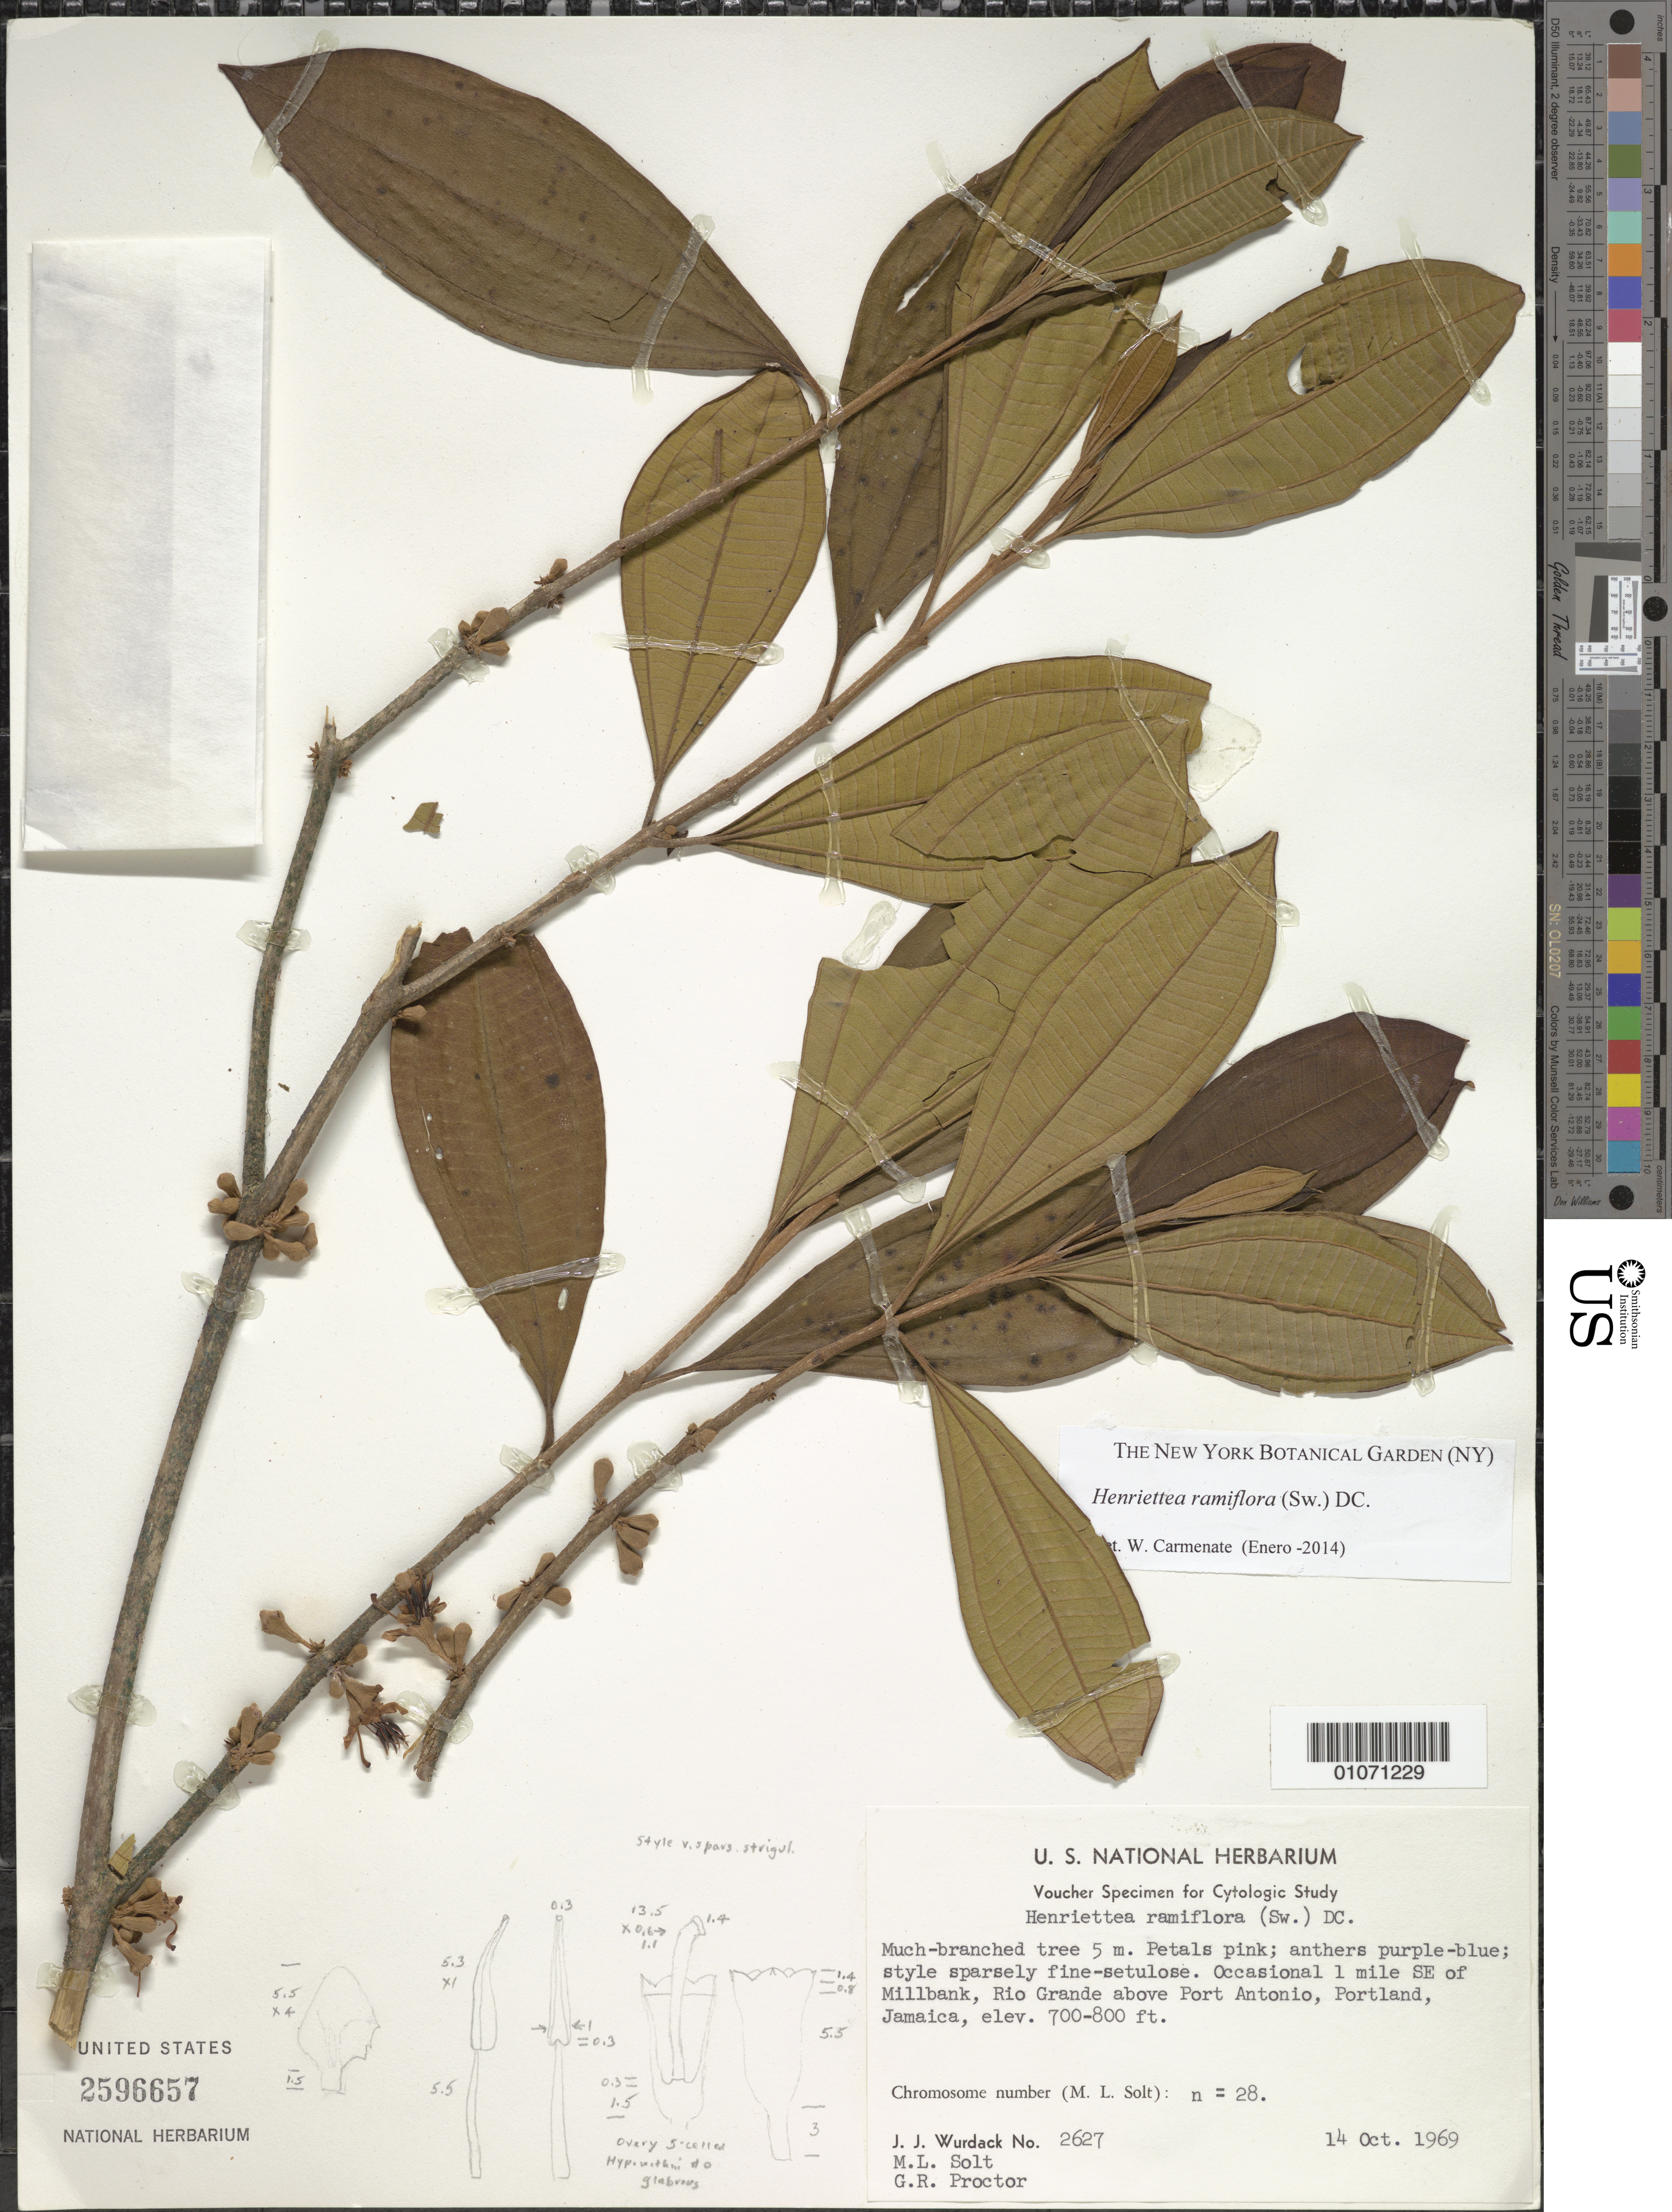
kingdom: Plantae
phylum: Tracheophyta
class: Magnoliopsida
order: Myrtales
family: Melastomataceae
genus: Henriettea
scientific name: Henriettea ramiflora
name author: (Sw.) DC.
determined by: Carmenate, W.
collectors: J. J. Wurdack, M. Solt & G. R. Proctor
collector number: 2627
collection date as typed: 14 Oct 1969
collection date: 1969-10-14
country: Jamaica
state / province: Portland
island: Jamaica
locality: Rio Grande above Port Antonio, 1 mile SE of Millbank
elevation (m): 213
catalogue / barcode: US 2596657